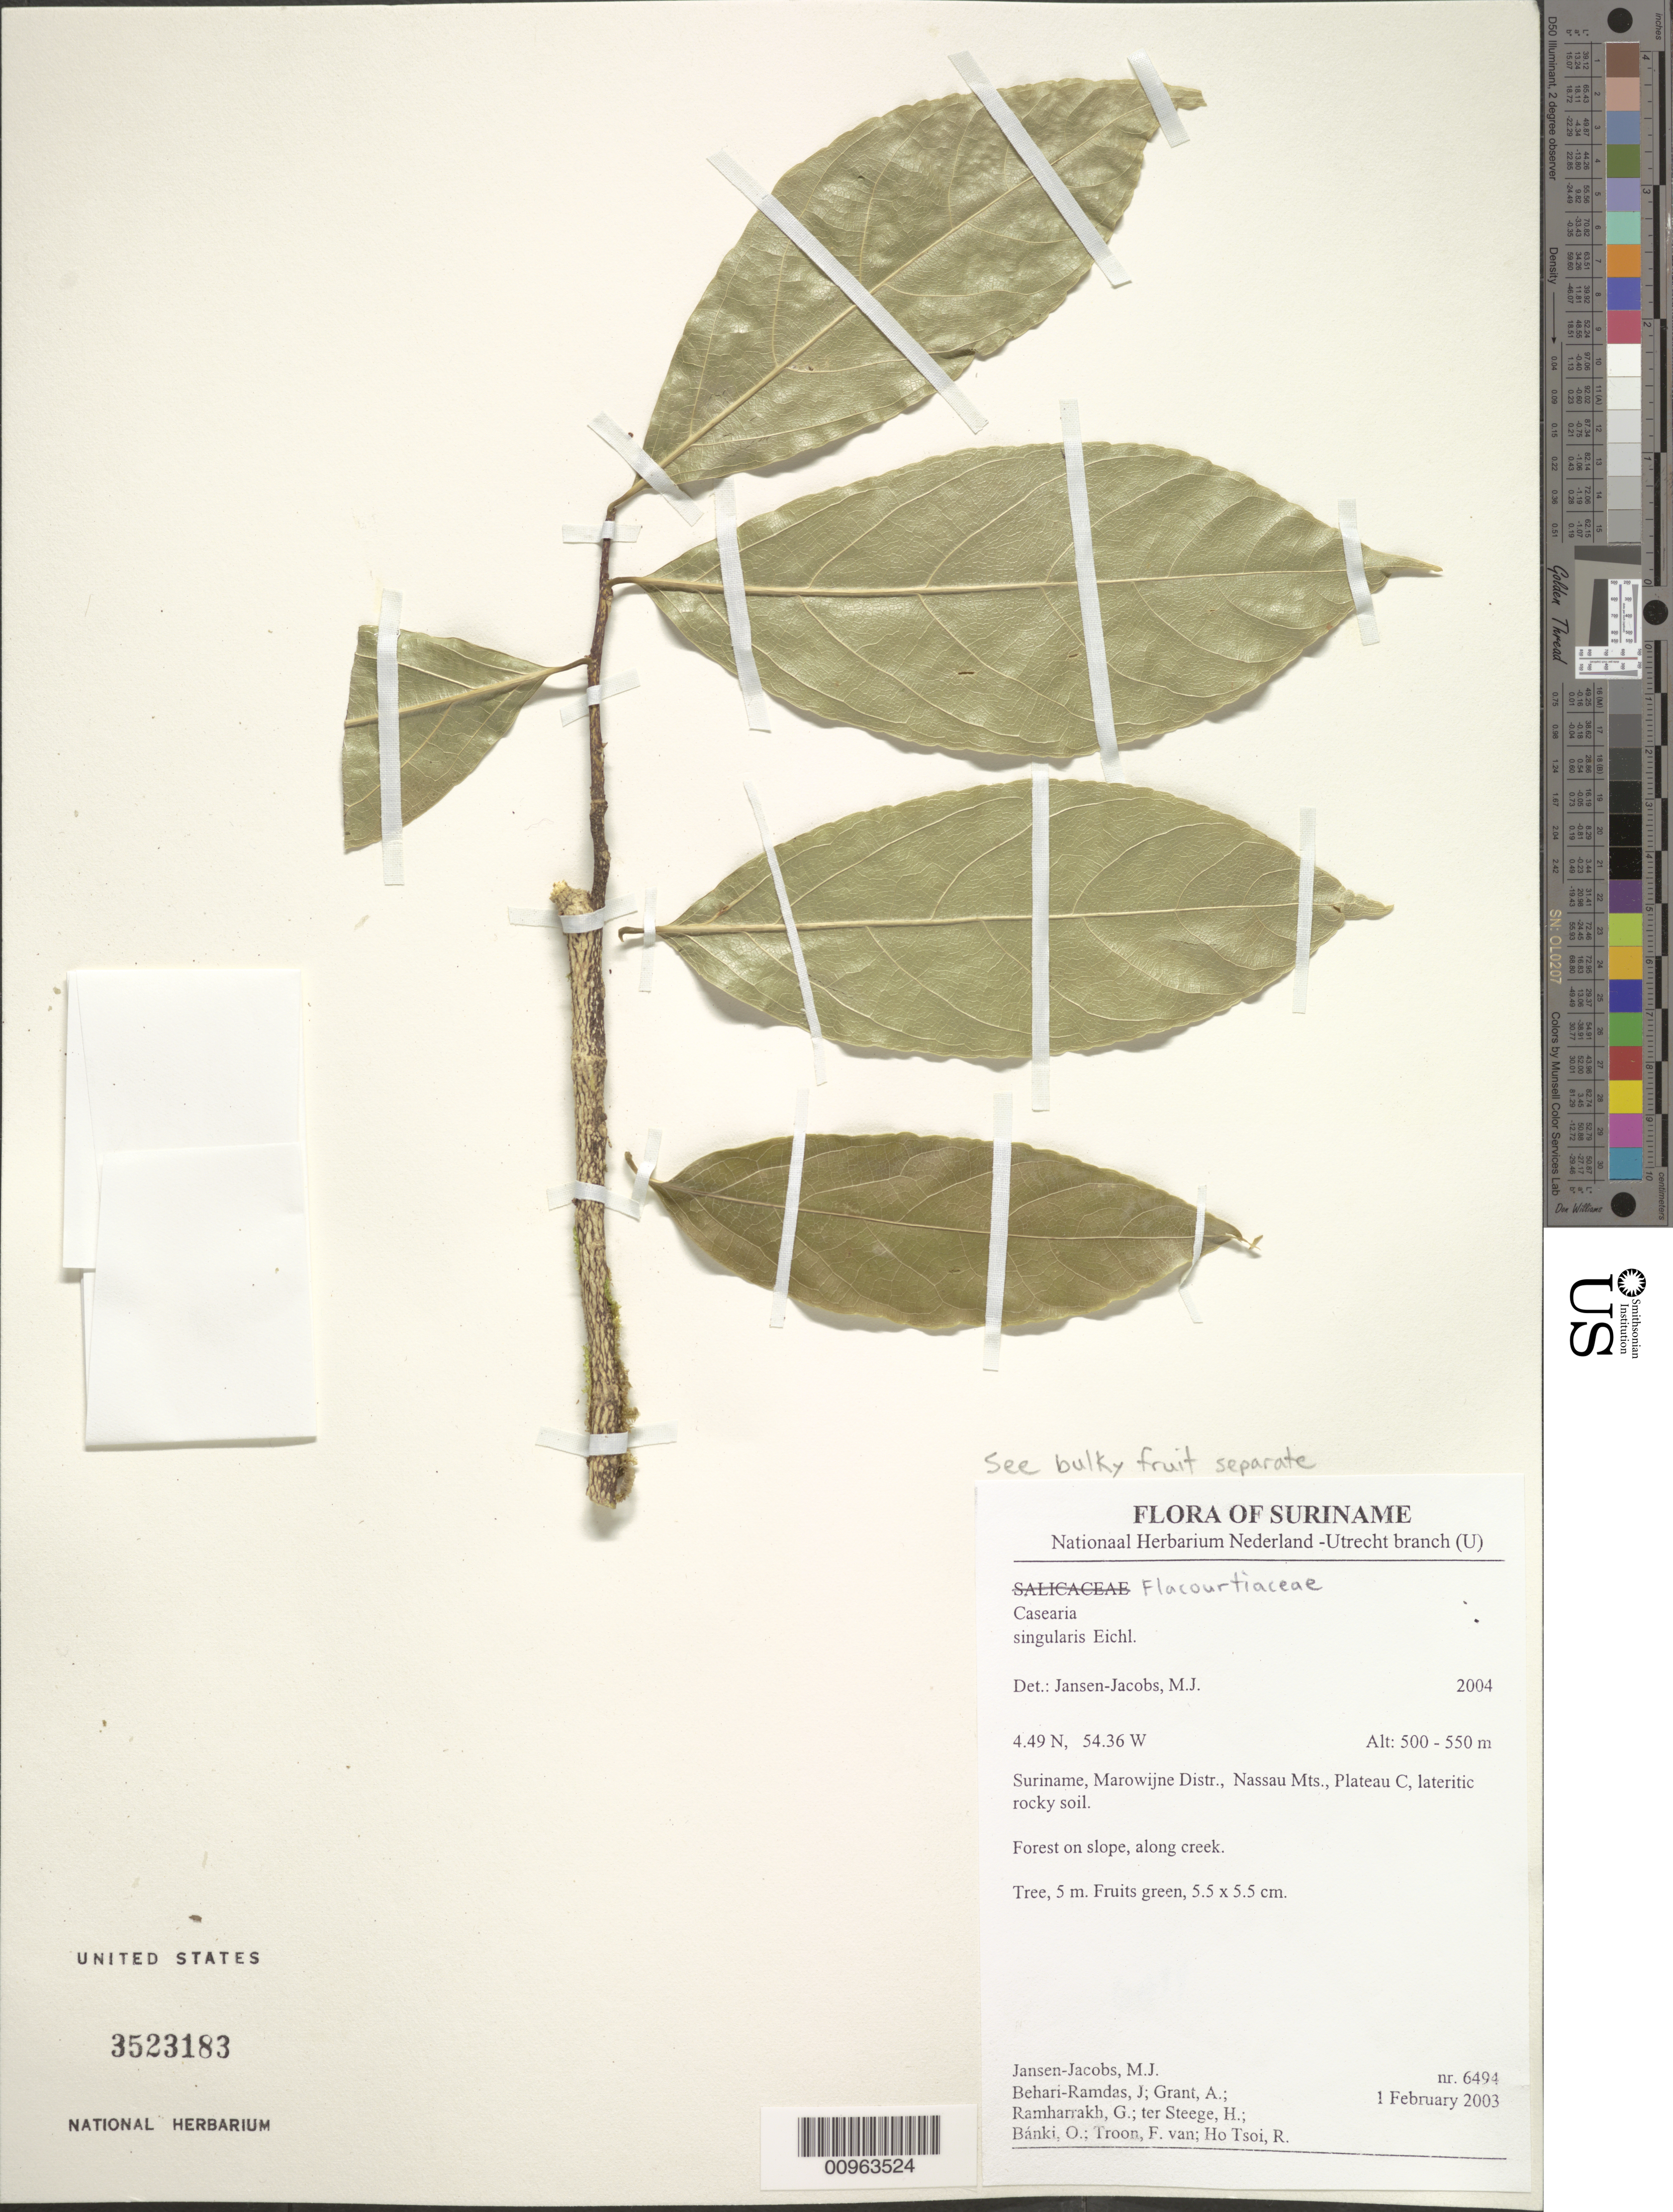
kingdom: Plantae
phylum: Tracheophyta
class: Magnoliopsida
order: Malpighiales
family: Salicaceae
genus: Casearia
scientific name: Casearia singularis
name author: Eichler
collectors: M. J. Jansen-Jacobs, J. Behari-Ramdas, A. Grant, G. Ramharrakh & et al.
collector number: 6494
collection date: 2003-02-01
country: Suriname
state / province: Marowijne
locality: Marowijne Distr., Nassau Mts., Plateau C.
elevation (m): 500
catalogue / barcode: US 3523183